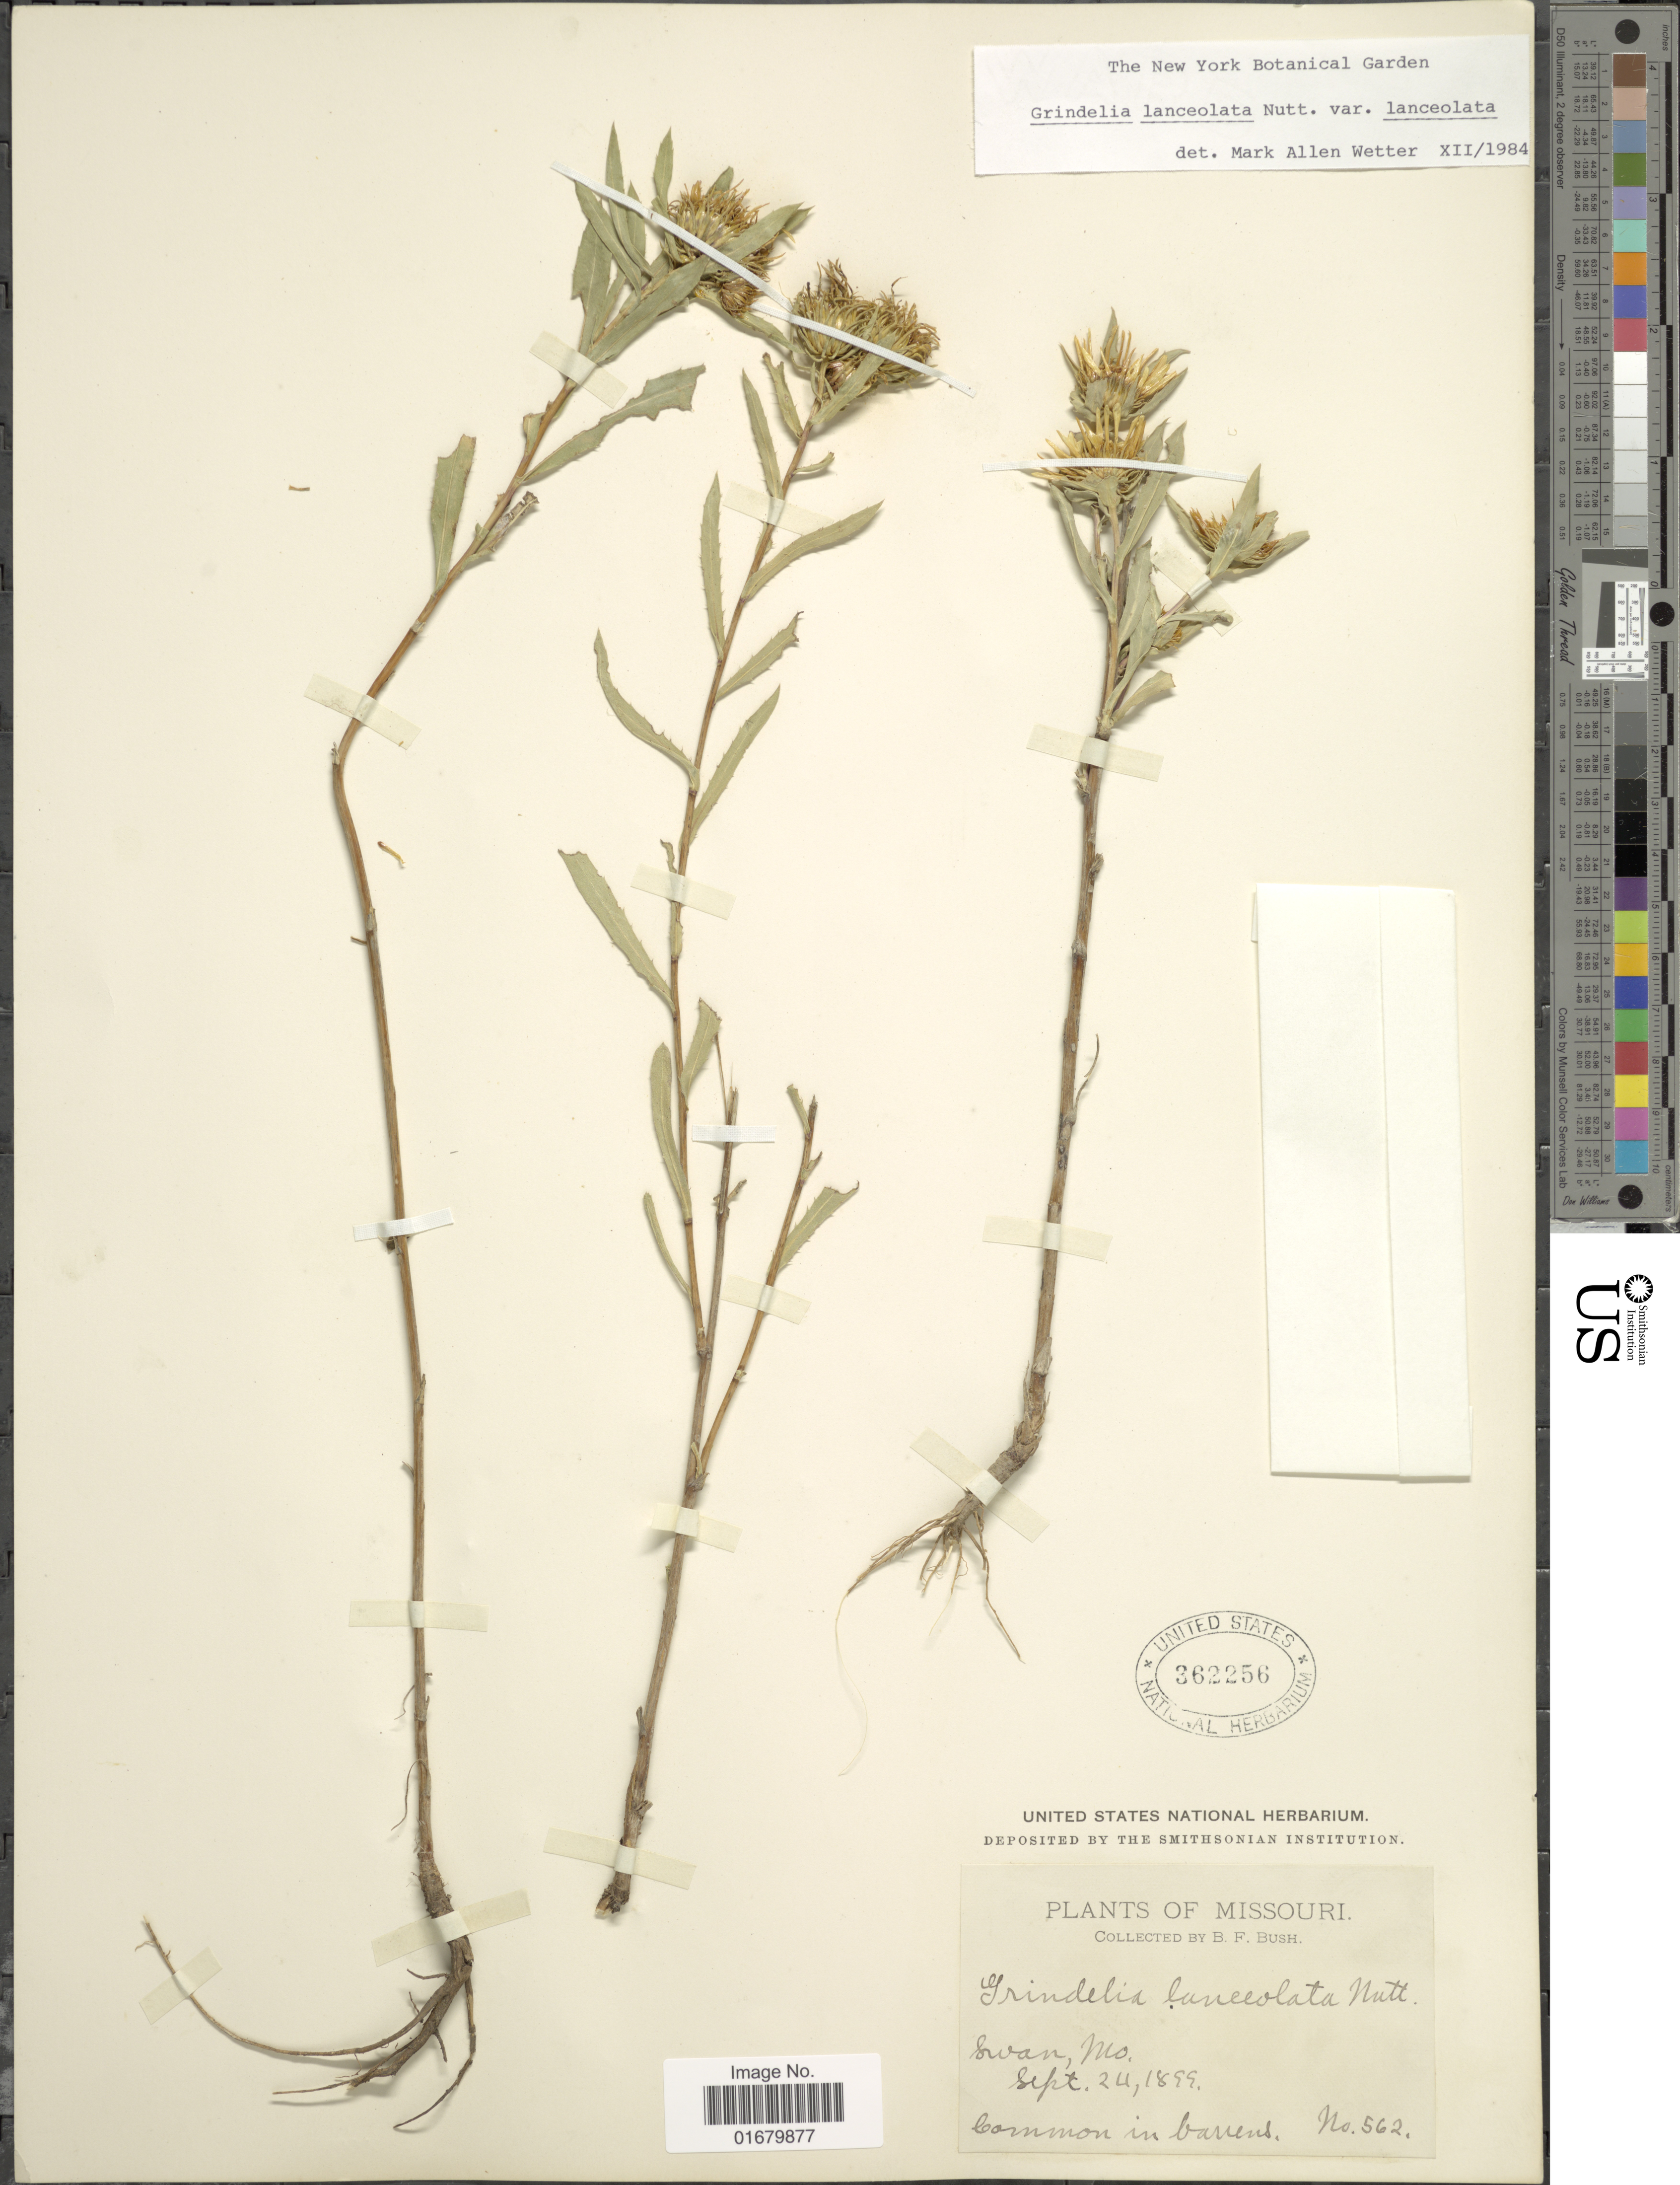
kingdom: Plantae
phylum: Tracheophyta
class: Magnoliopsida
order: Asterales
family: Asteraceae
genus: Grindelia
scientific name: Grindelia lanceolata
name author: Nutt.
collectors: B. F. Bush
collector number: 562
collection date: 1899-09-24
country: United States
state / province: Missouri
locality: Swan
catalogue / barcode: US 362256